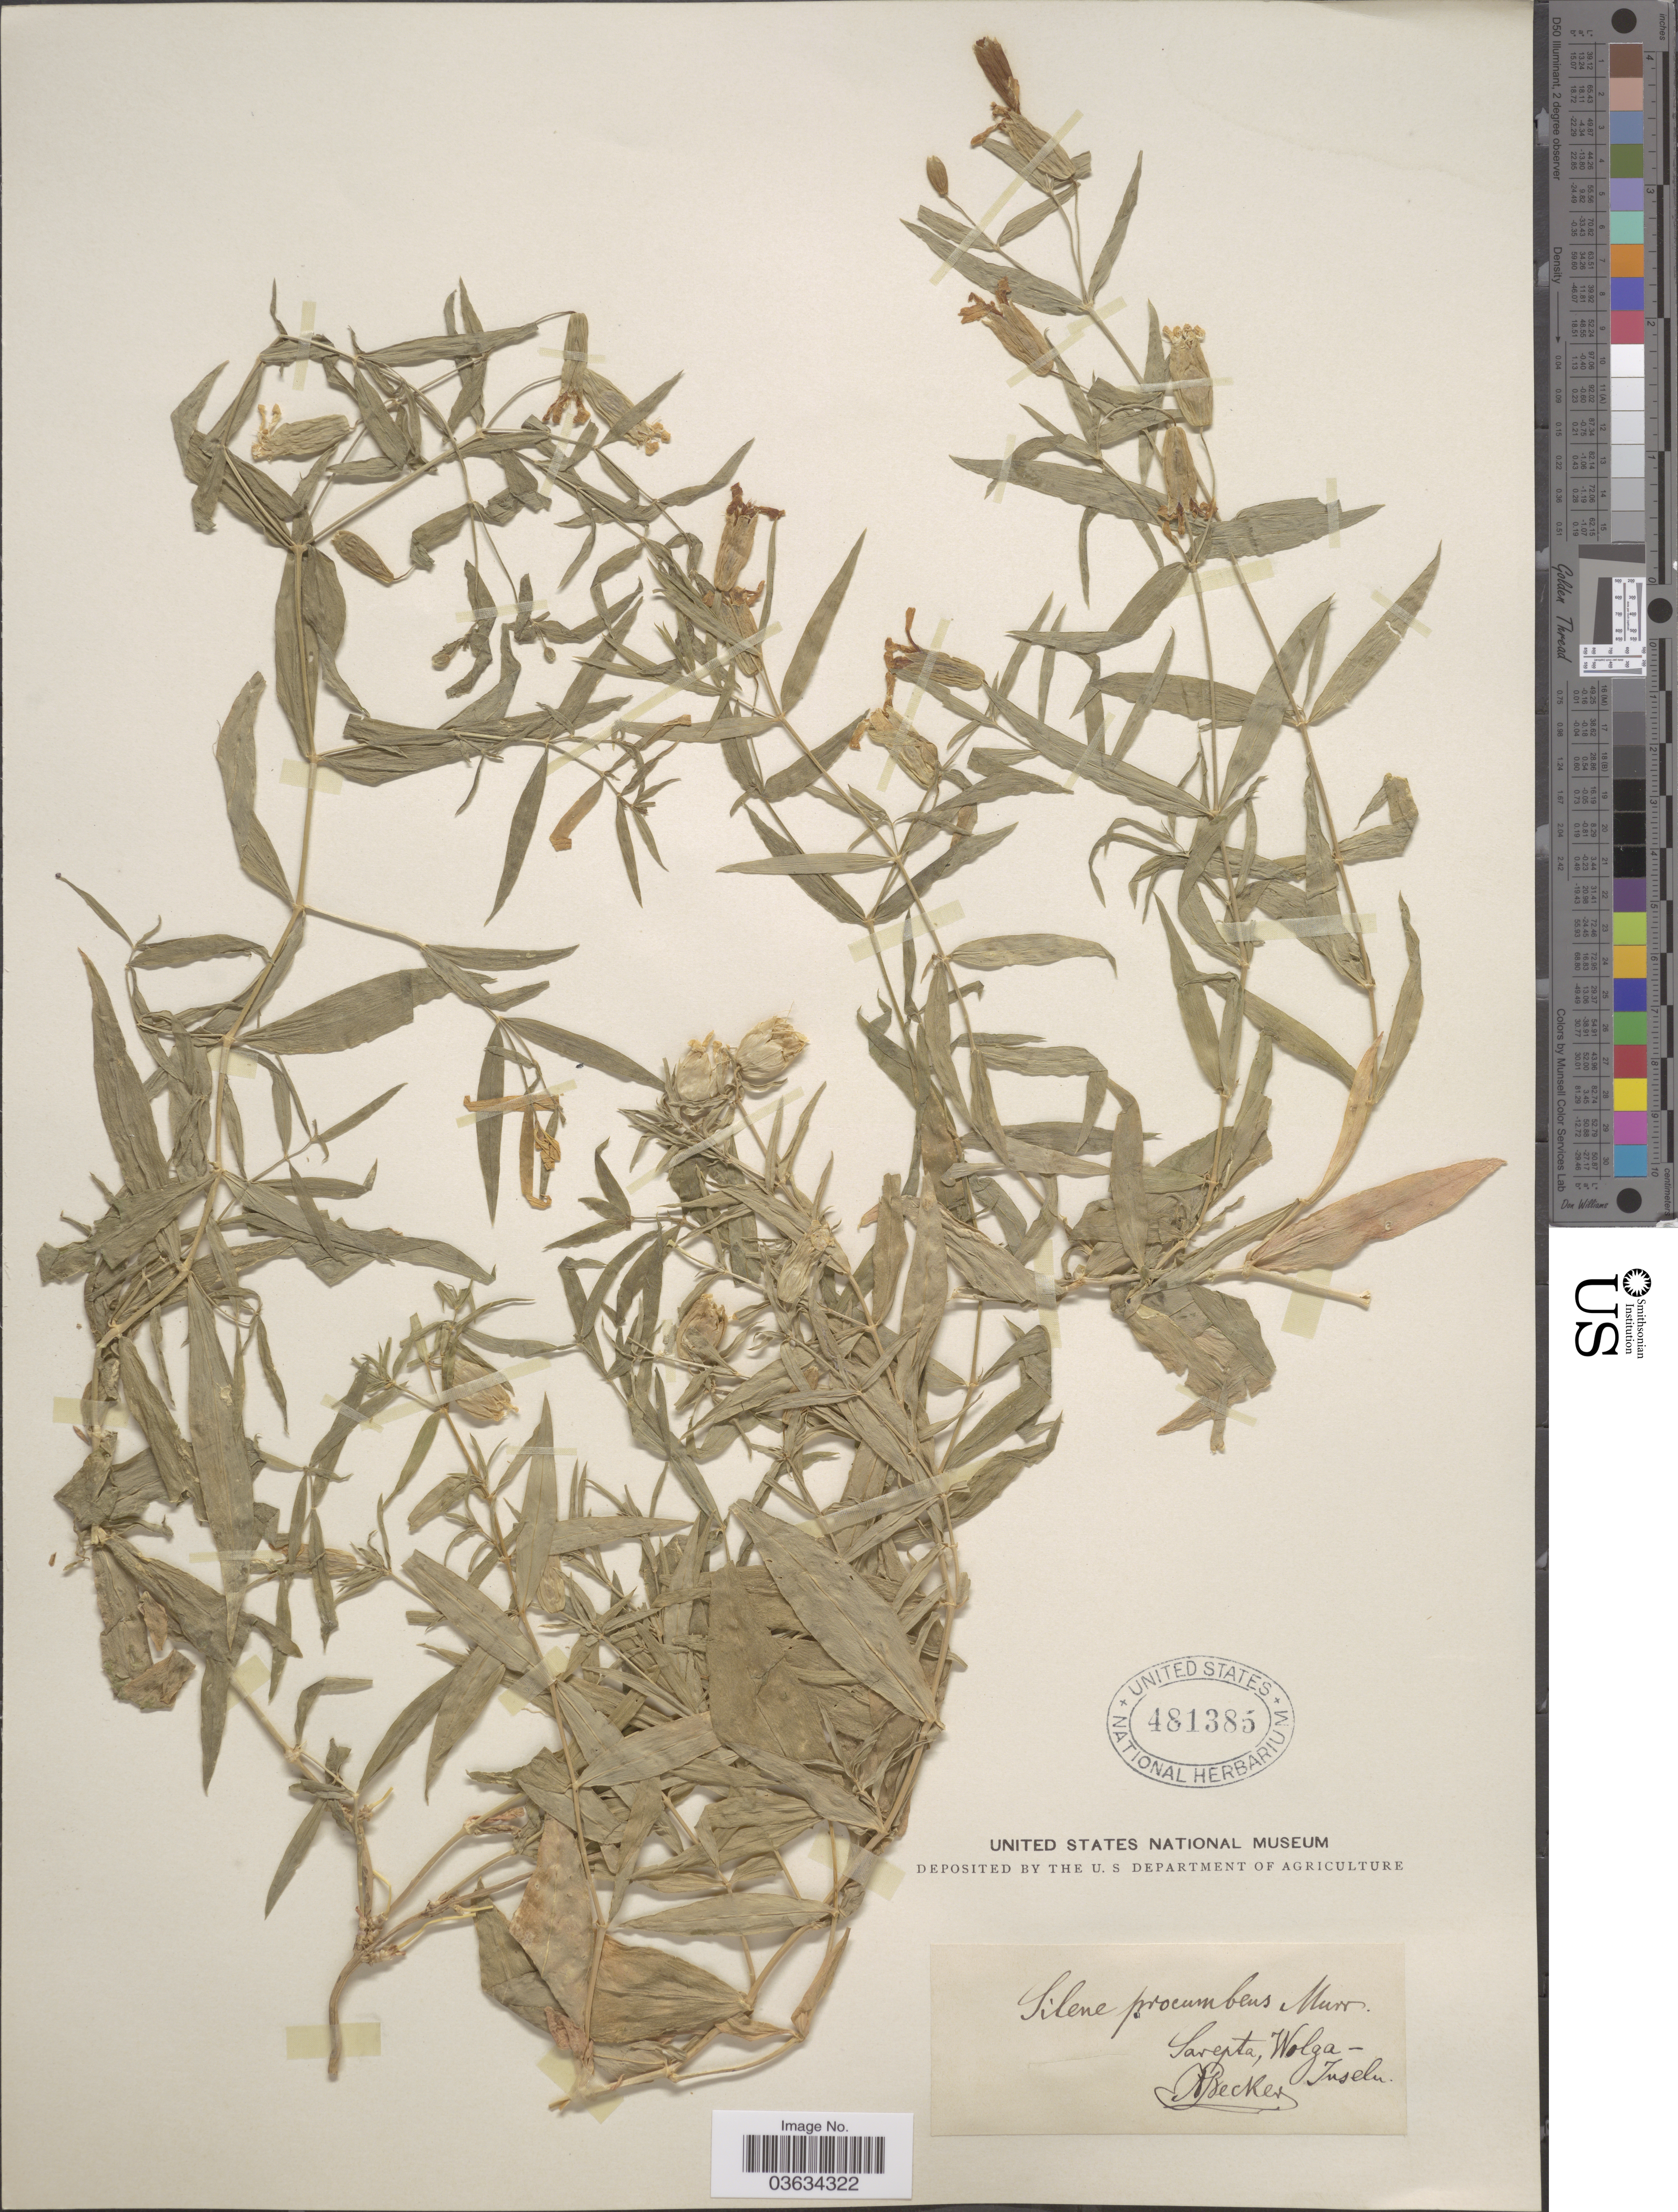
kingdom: Plantae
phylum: Tracheophyta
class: Magnoliopsida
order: Caryophyllales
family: Caryophyllaceae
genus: Silene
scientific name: Silene procumbens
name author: Murray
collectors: A. Becker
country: Russian Federation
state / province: Volgograd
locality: Sarepta, Wolga - Inseln.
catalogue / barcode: US 481385